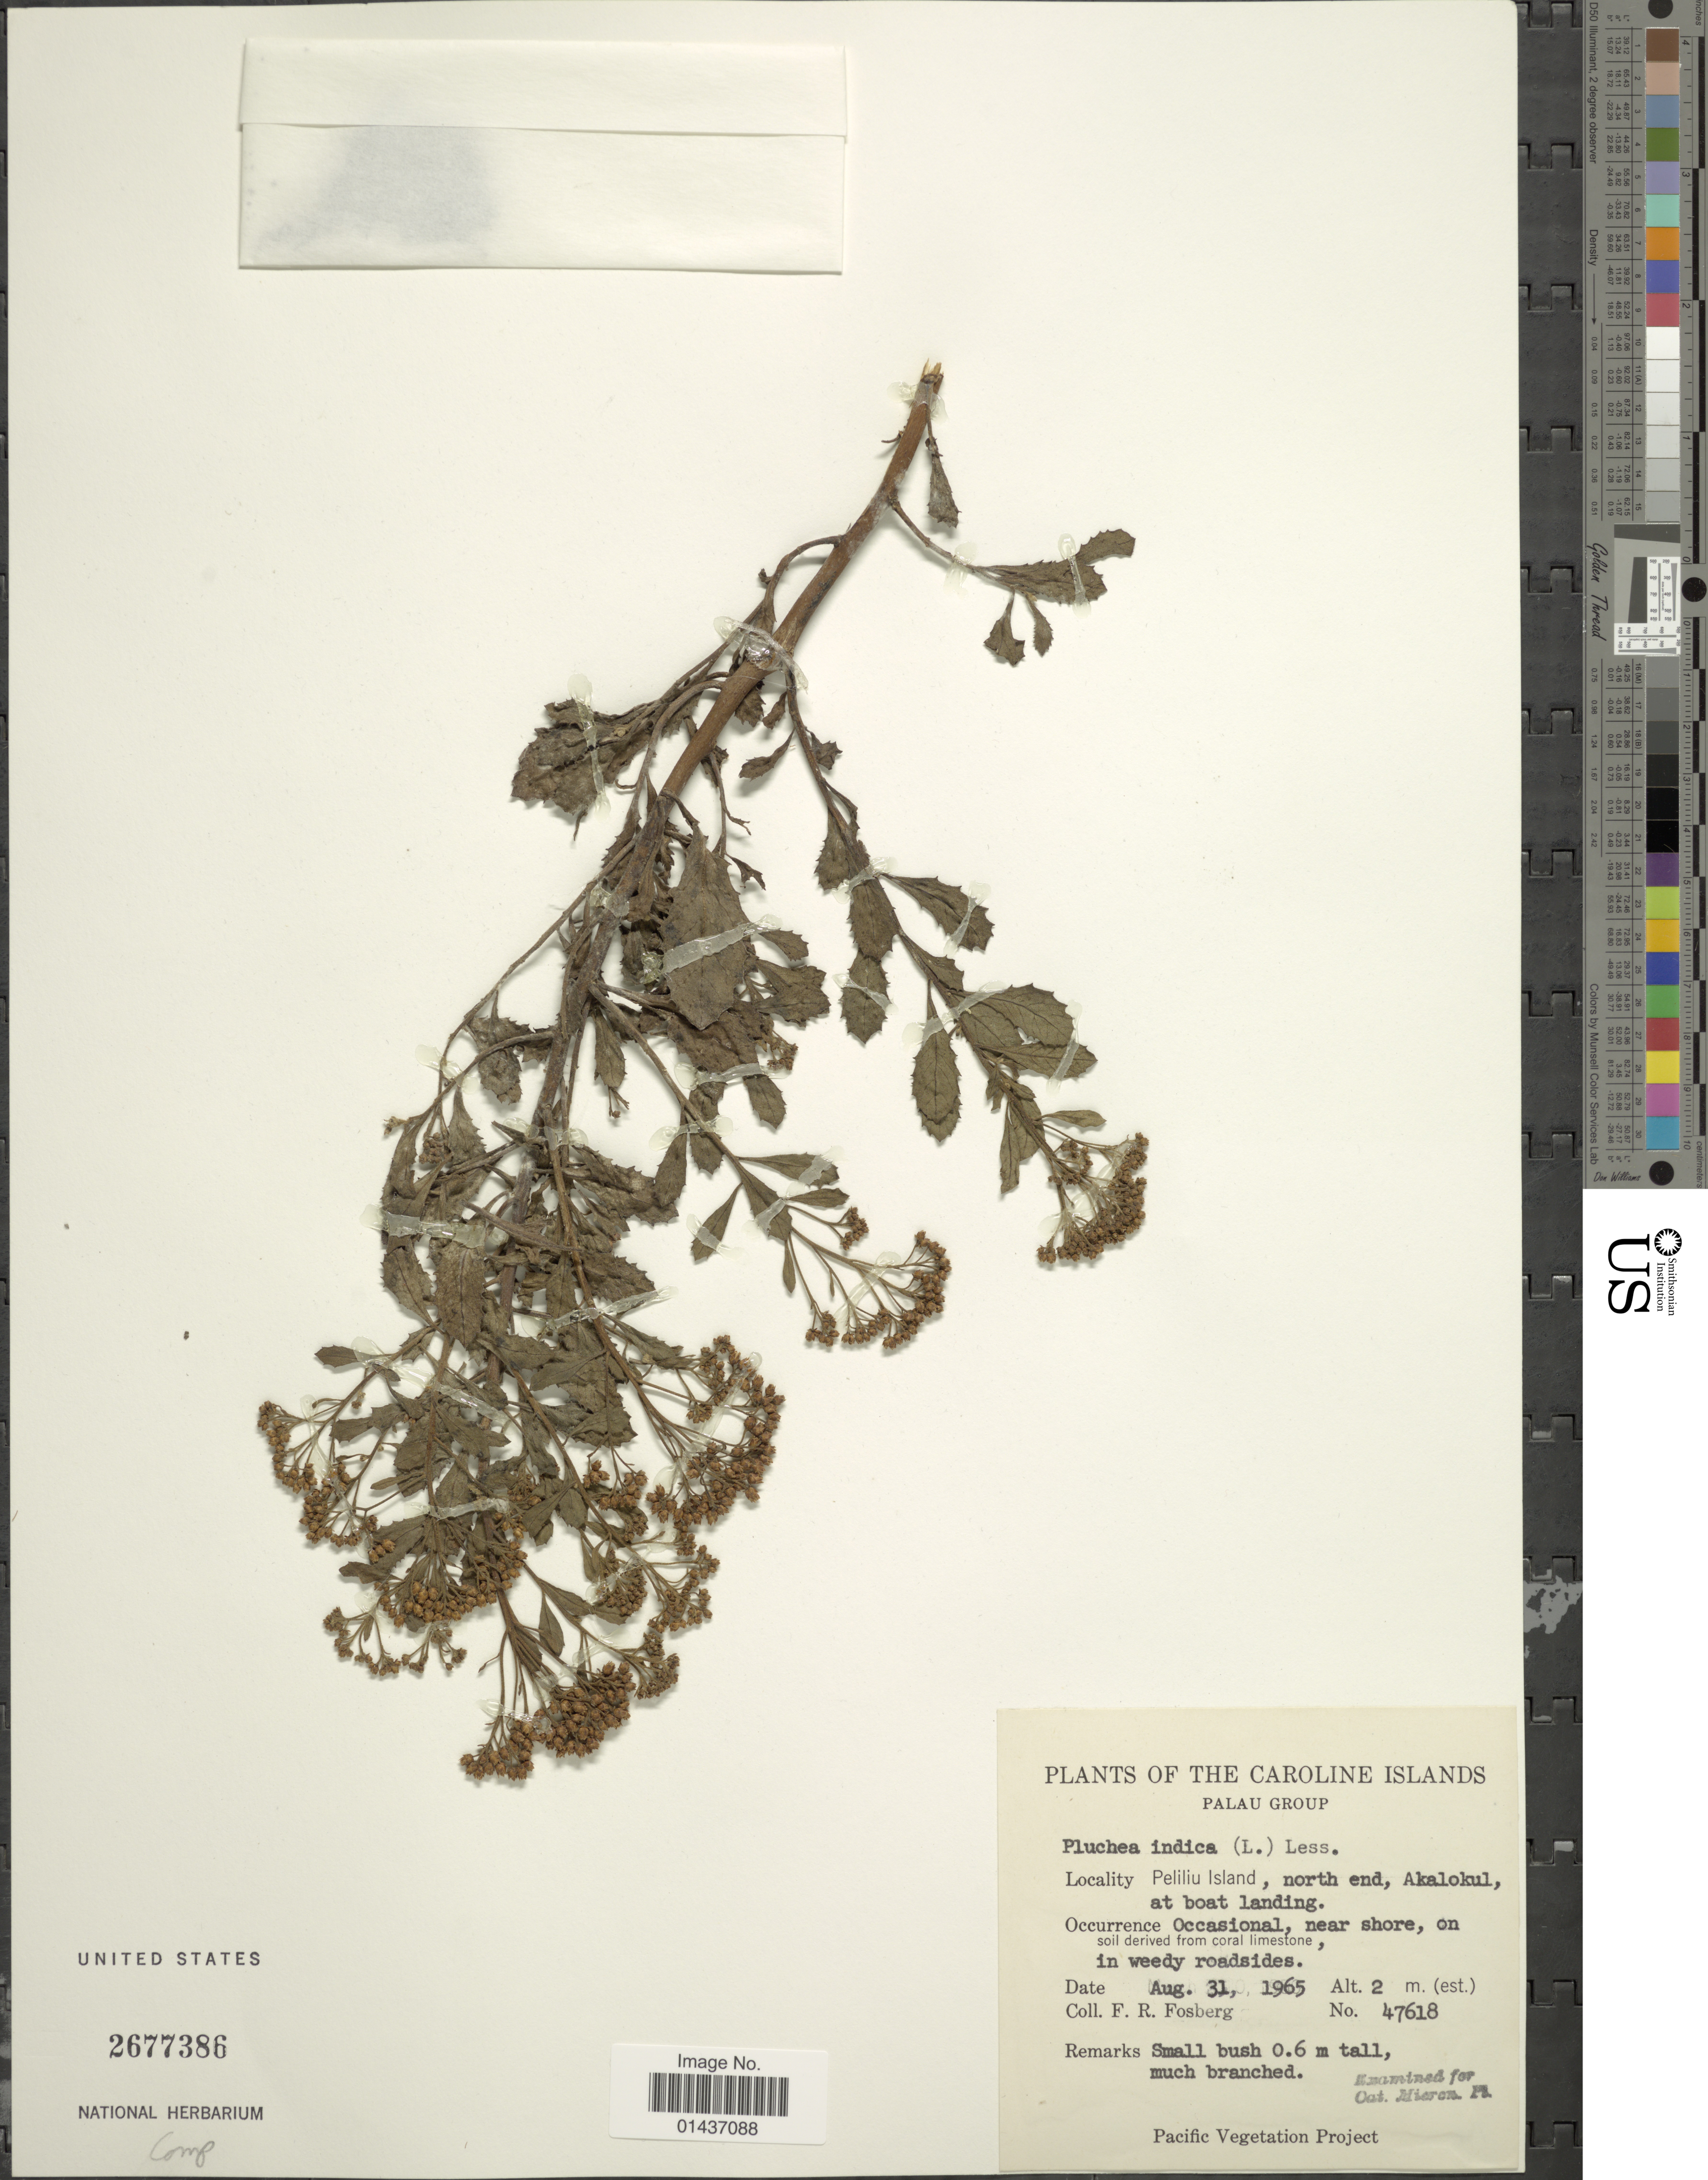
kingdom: Plantae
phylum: Tracheophyta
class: Magnoliopsida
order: Asterales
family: Asteraceae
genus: Pluchea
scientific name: Pluchea indica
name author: (L.) Less.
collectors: F. R. Fosberg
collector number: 47618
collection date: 1965-08-31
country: Palau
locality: Peliliu Island, north end, Akalokul, at boat landing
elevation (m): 2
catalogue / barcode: US 2677386